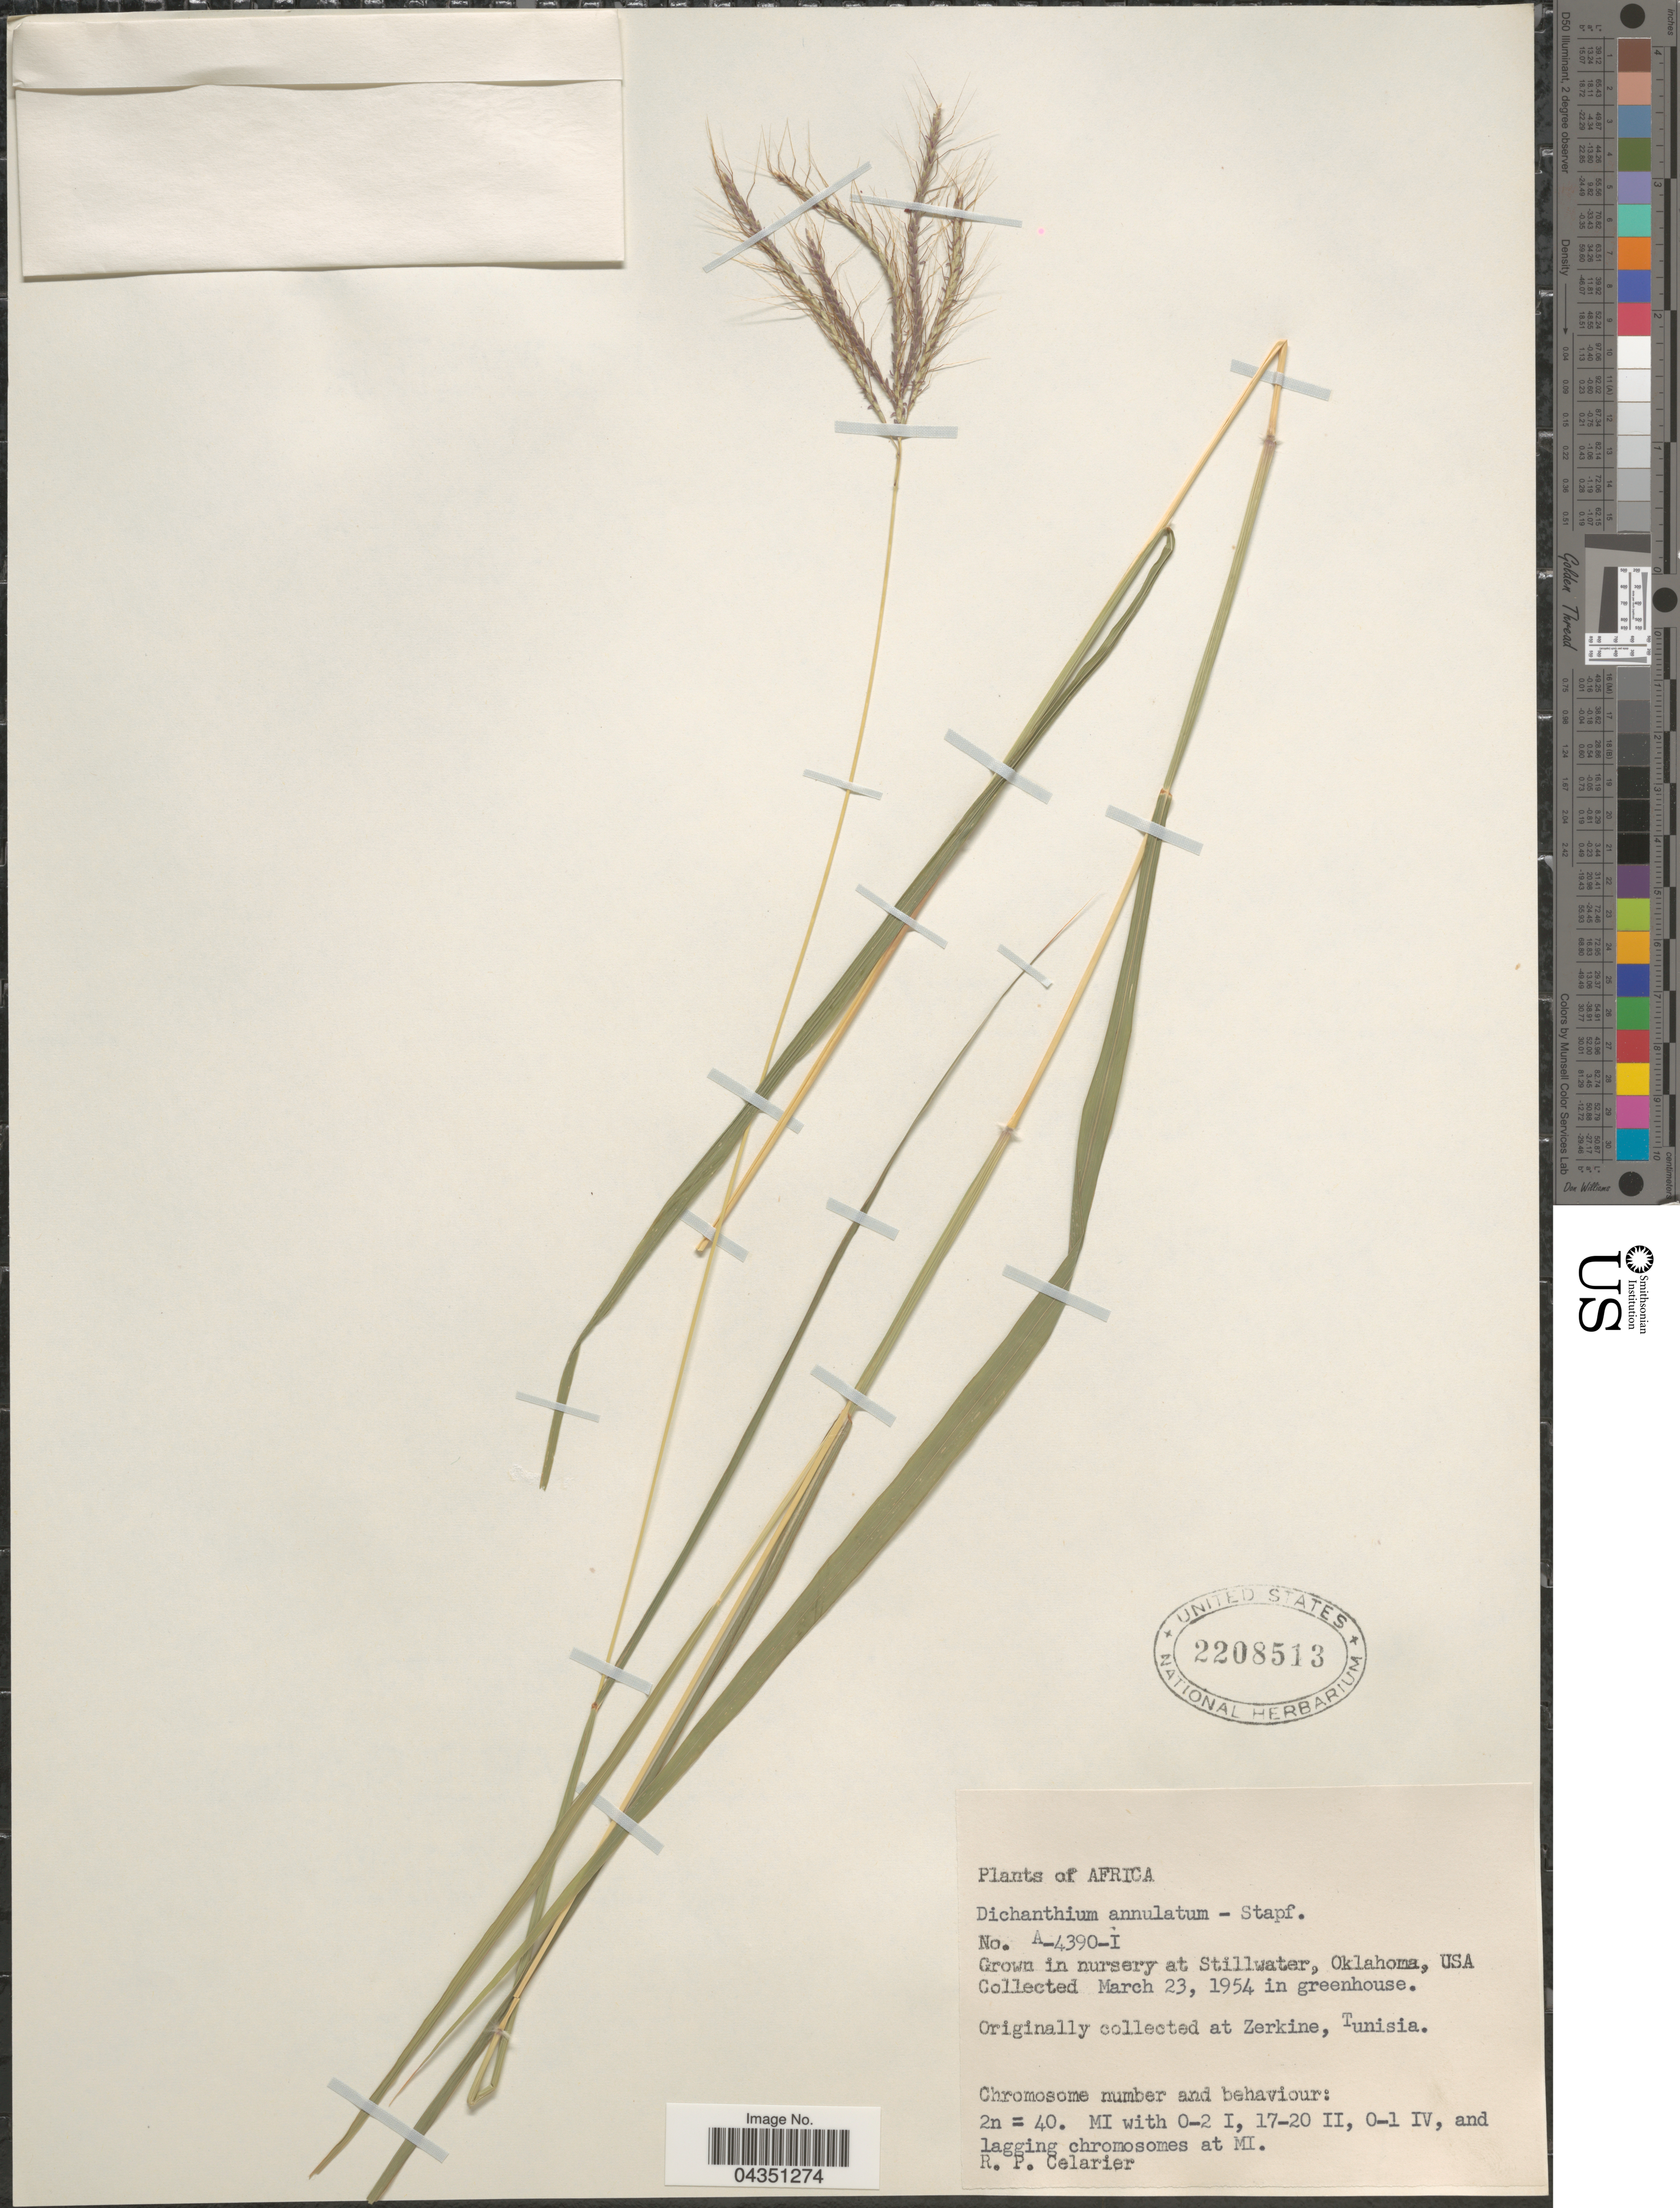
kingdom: Plantae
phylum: Tracheophyta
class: Liliopsida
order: Poales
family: Poaceae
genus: Dichanthium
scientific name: Dichanthium annulatum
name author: (Forssk.) Stapf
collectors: R. Celarier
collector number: A-4390-I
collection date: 1954-03-23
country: United States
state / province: Oklahoma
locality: In nursery at Stillwater.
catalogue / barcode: US 2208513